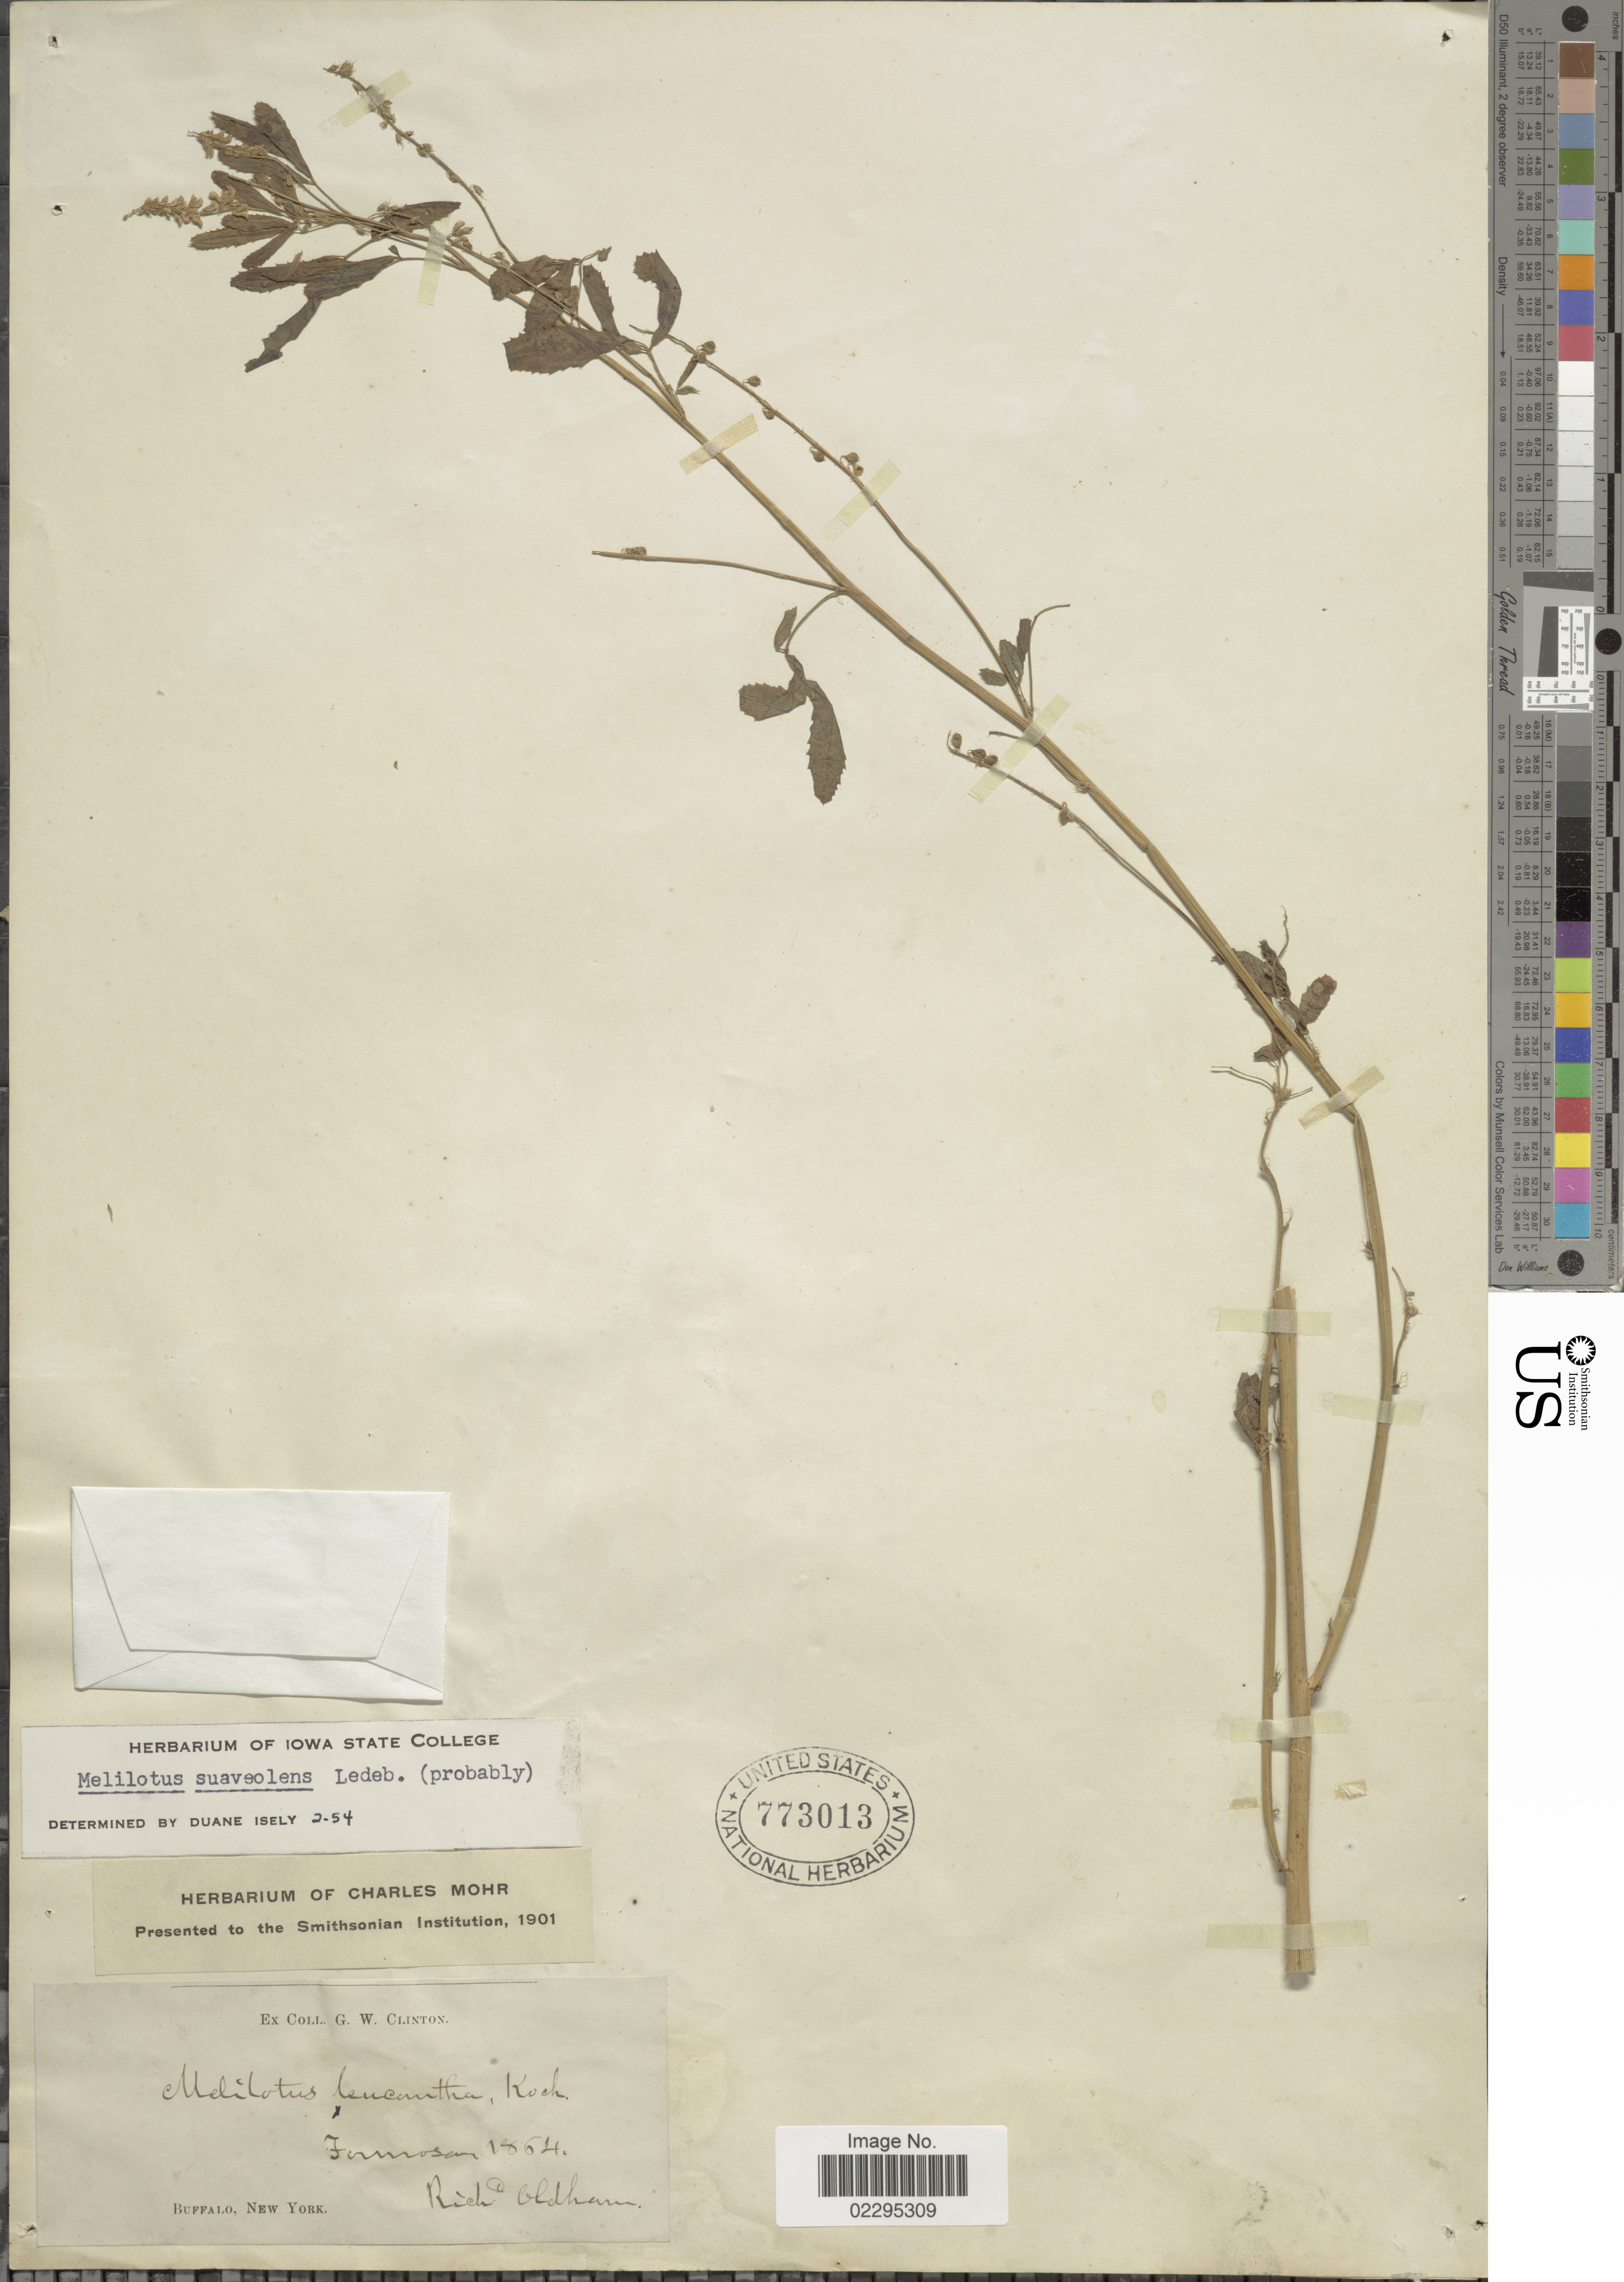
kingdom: Plantae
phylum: Tracheophyta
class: Magnoliopsida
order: Fabales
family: Fabaceae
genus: Melilotus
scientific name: Melilotus suaveolens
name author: Ledeb.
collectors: R. Oldham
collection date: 1864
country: Taiwan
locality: Formosa.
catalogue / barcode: US 773013